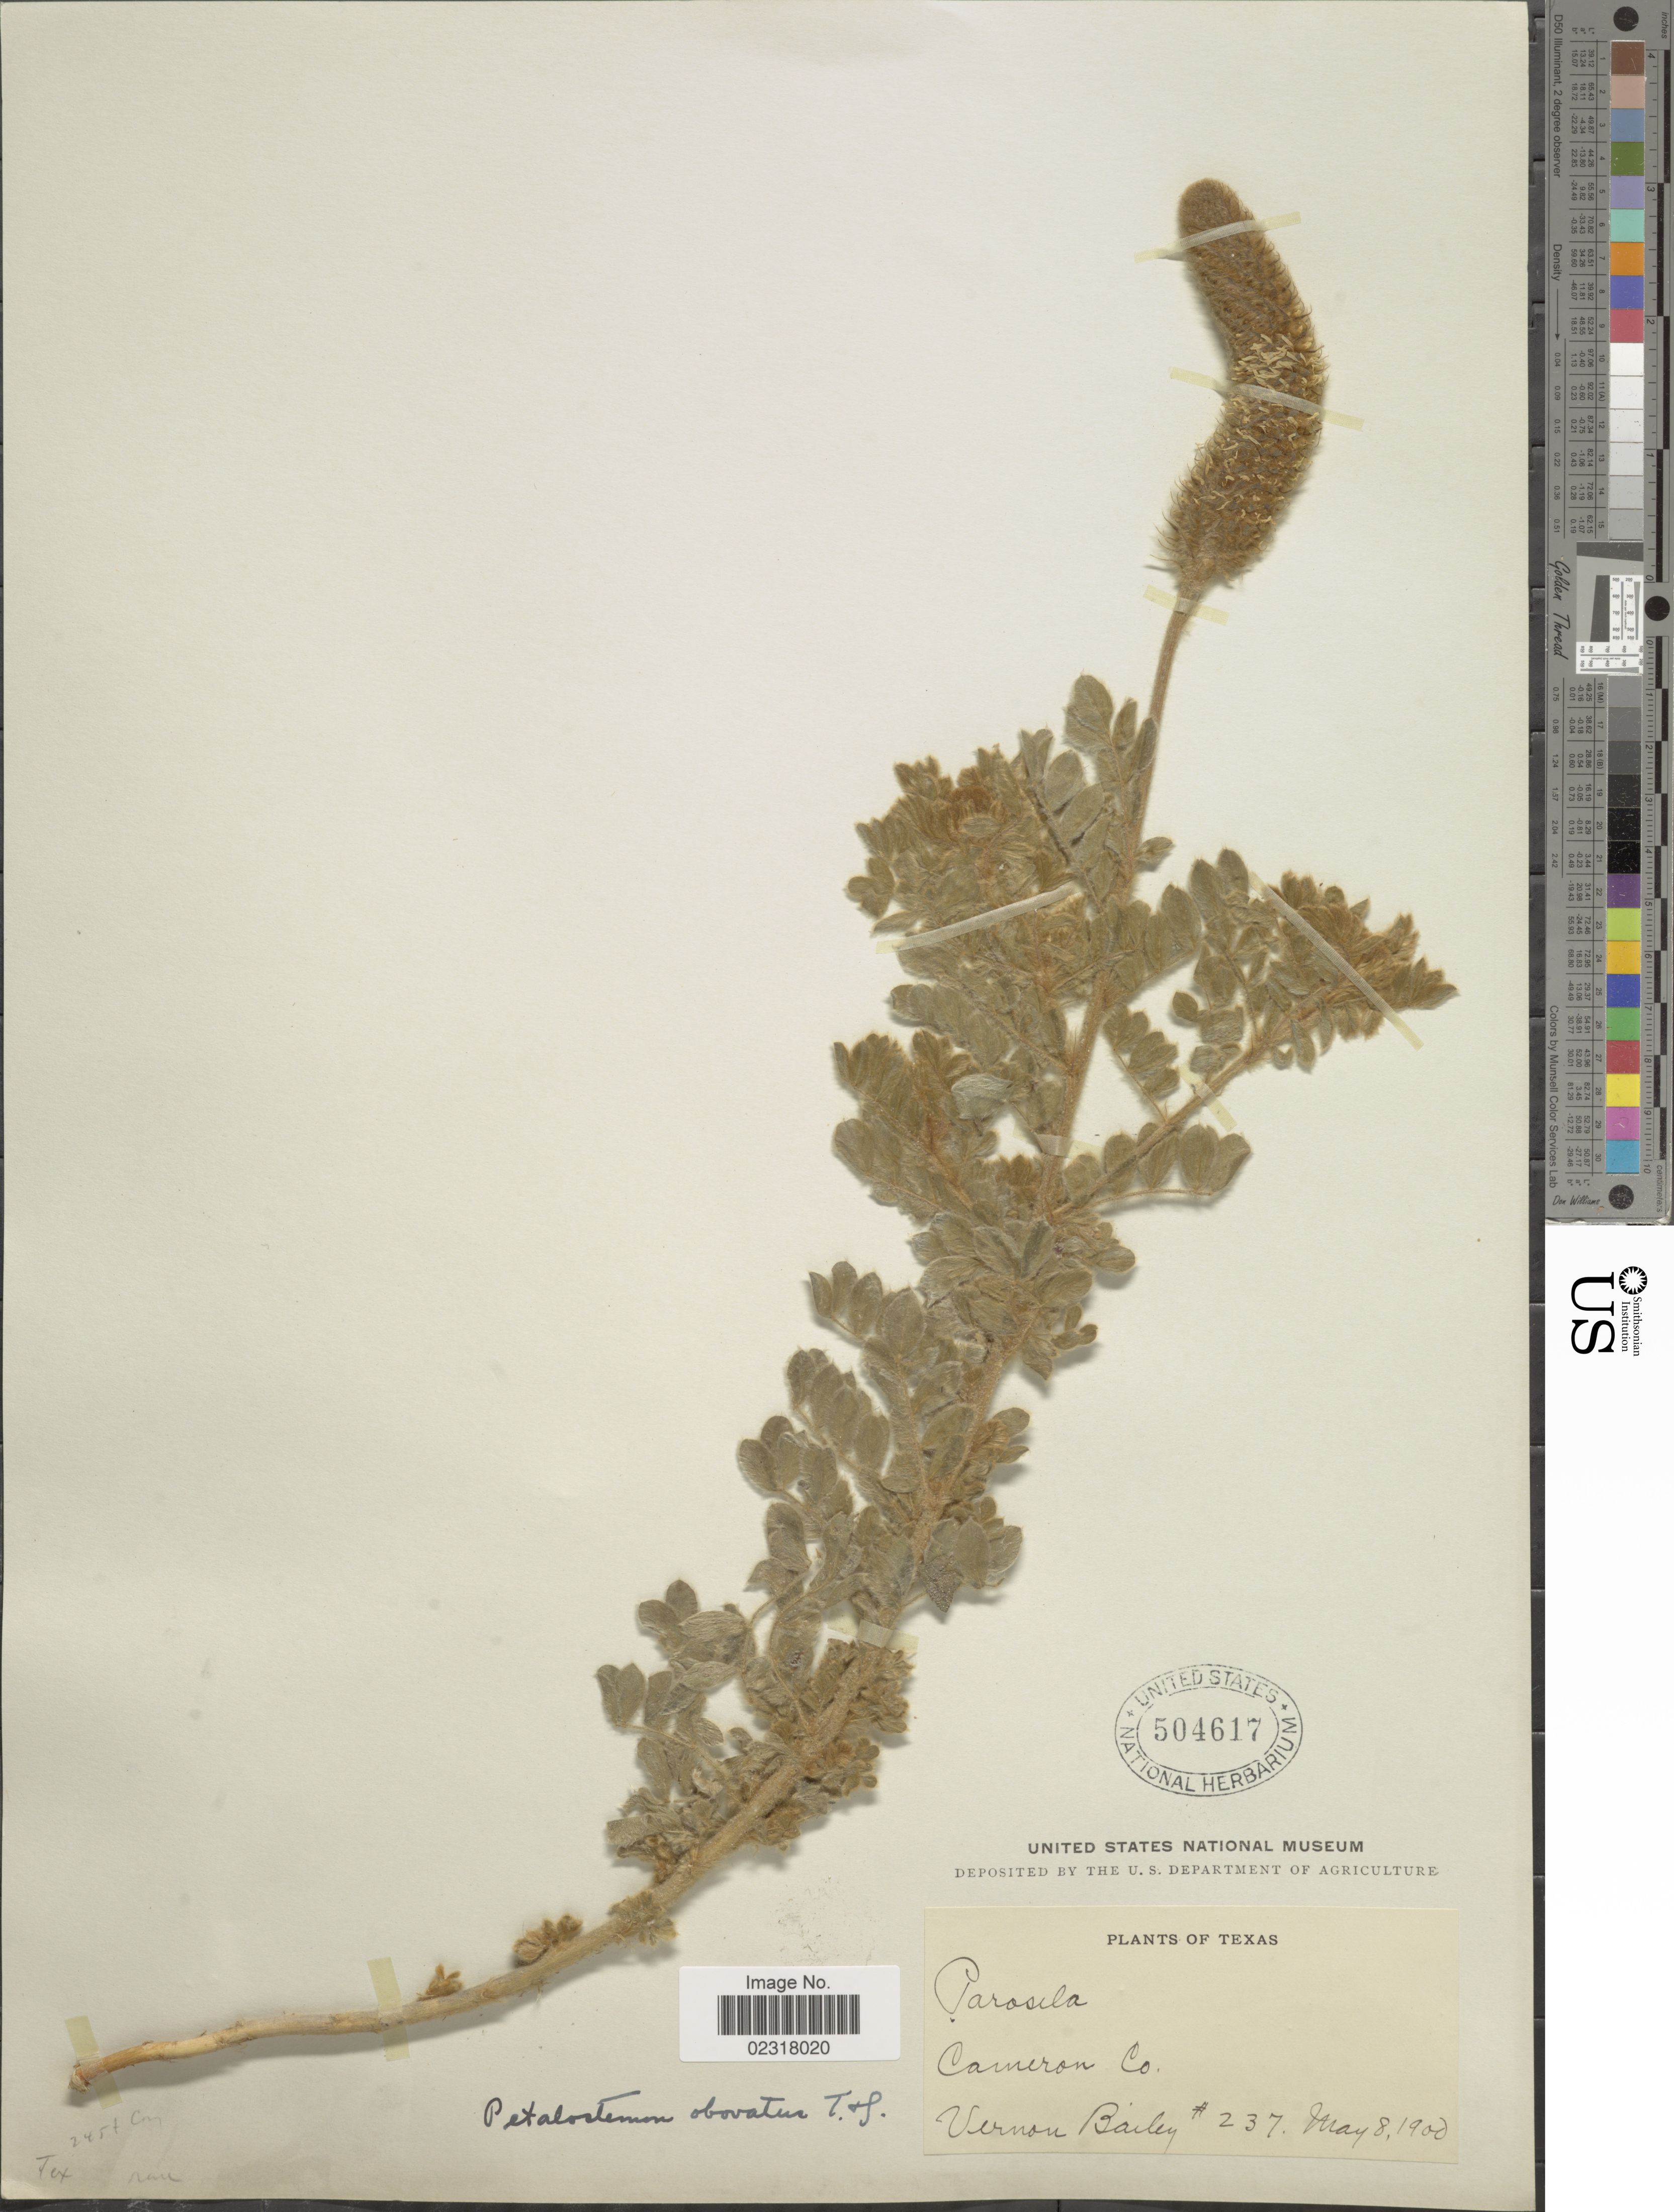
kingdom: Plantae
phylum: Tracheophyta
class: Magnoliopsida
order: Fabales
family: Fabaceae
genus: Dalea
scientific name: Dalea obovata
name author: (Torr.) Shinners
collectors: V. O. Bailey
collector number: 237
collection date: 1900-05-08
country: United States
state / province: Texas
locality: Cameron Co.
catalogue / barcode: US 504617